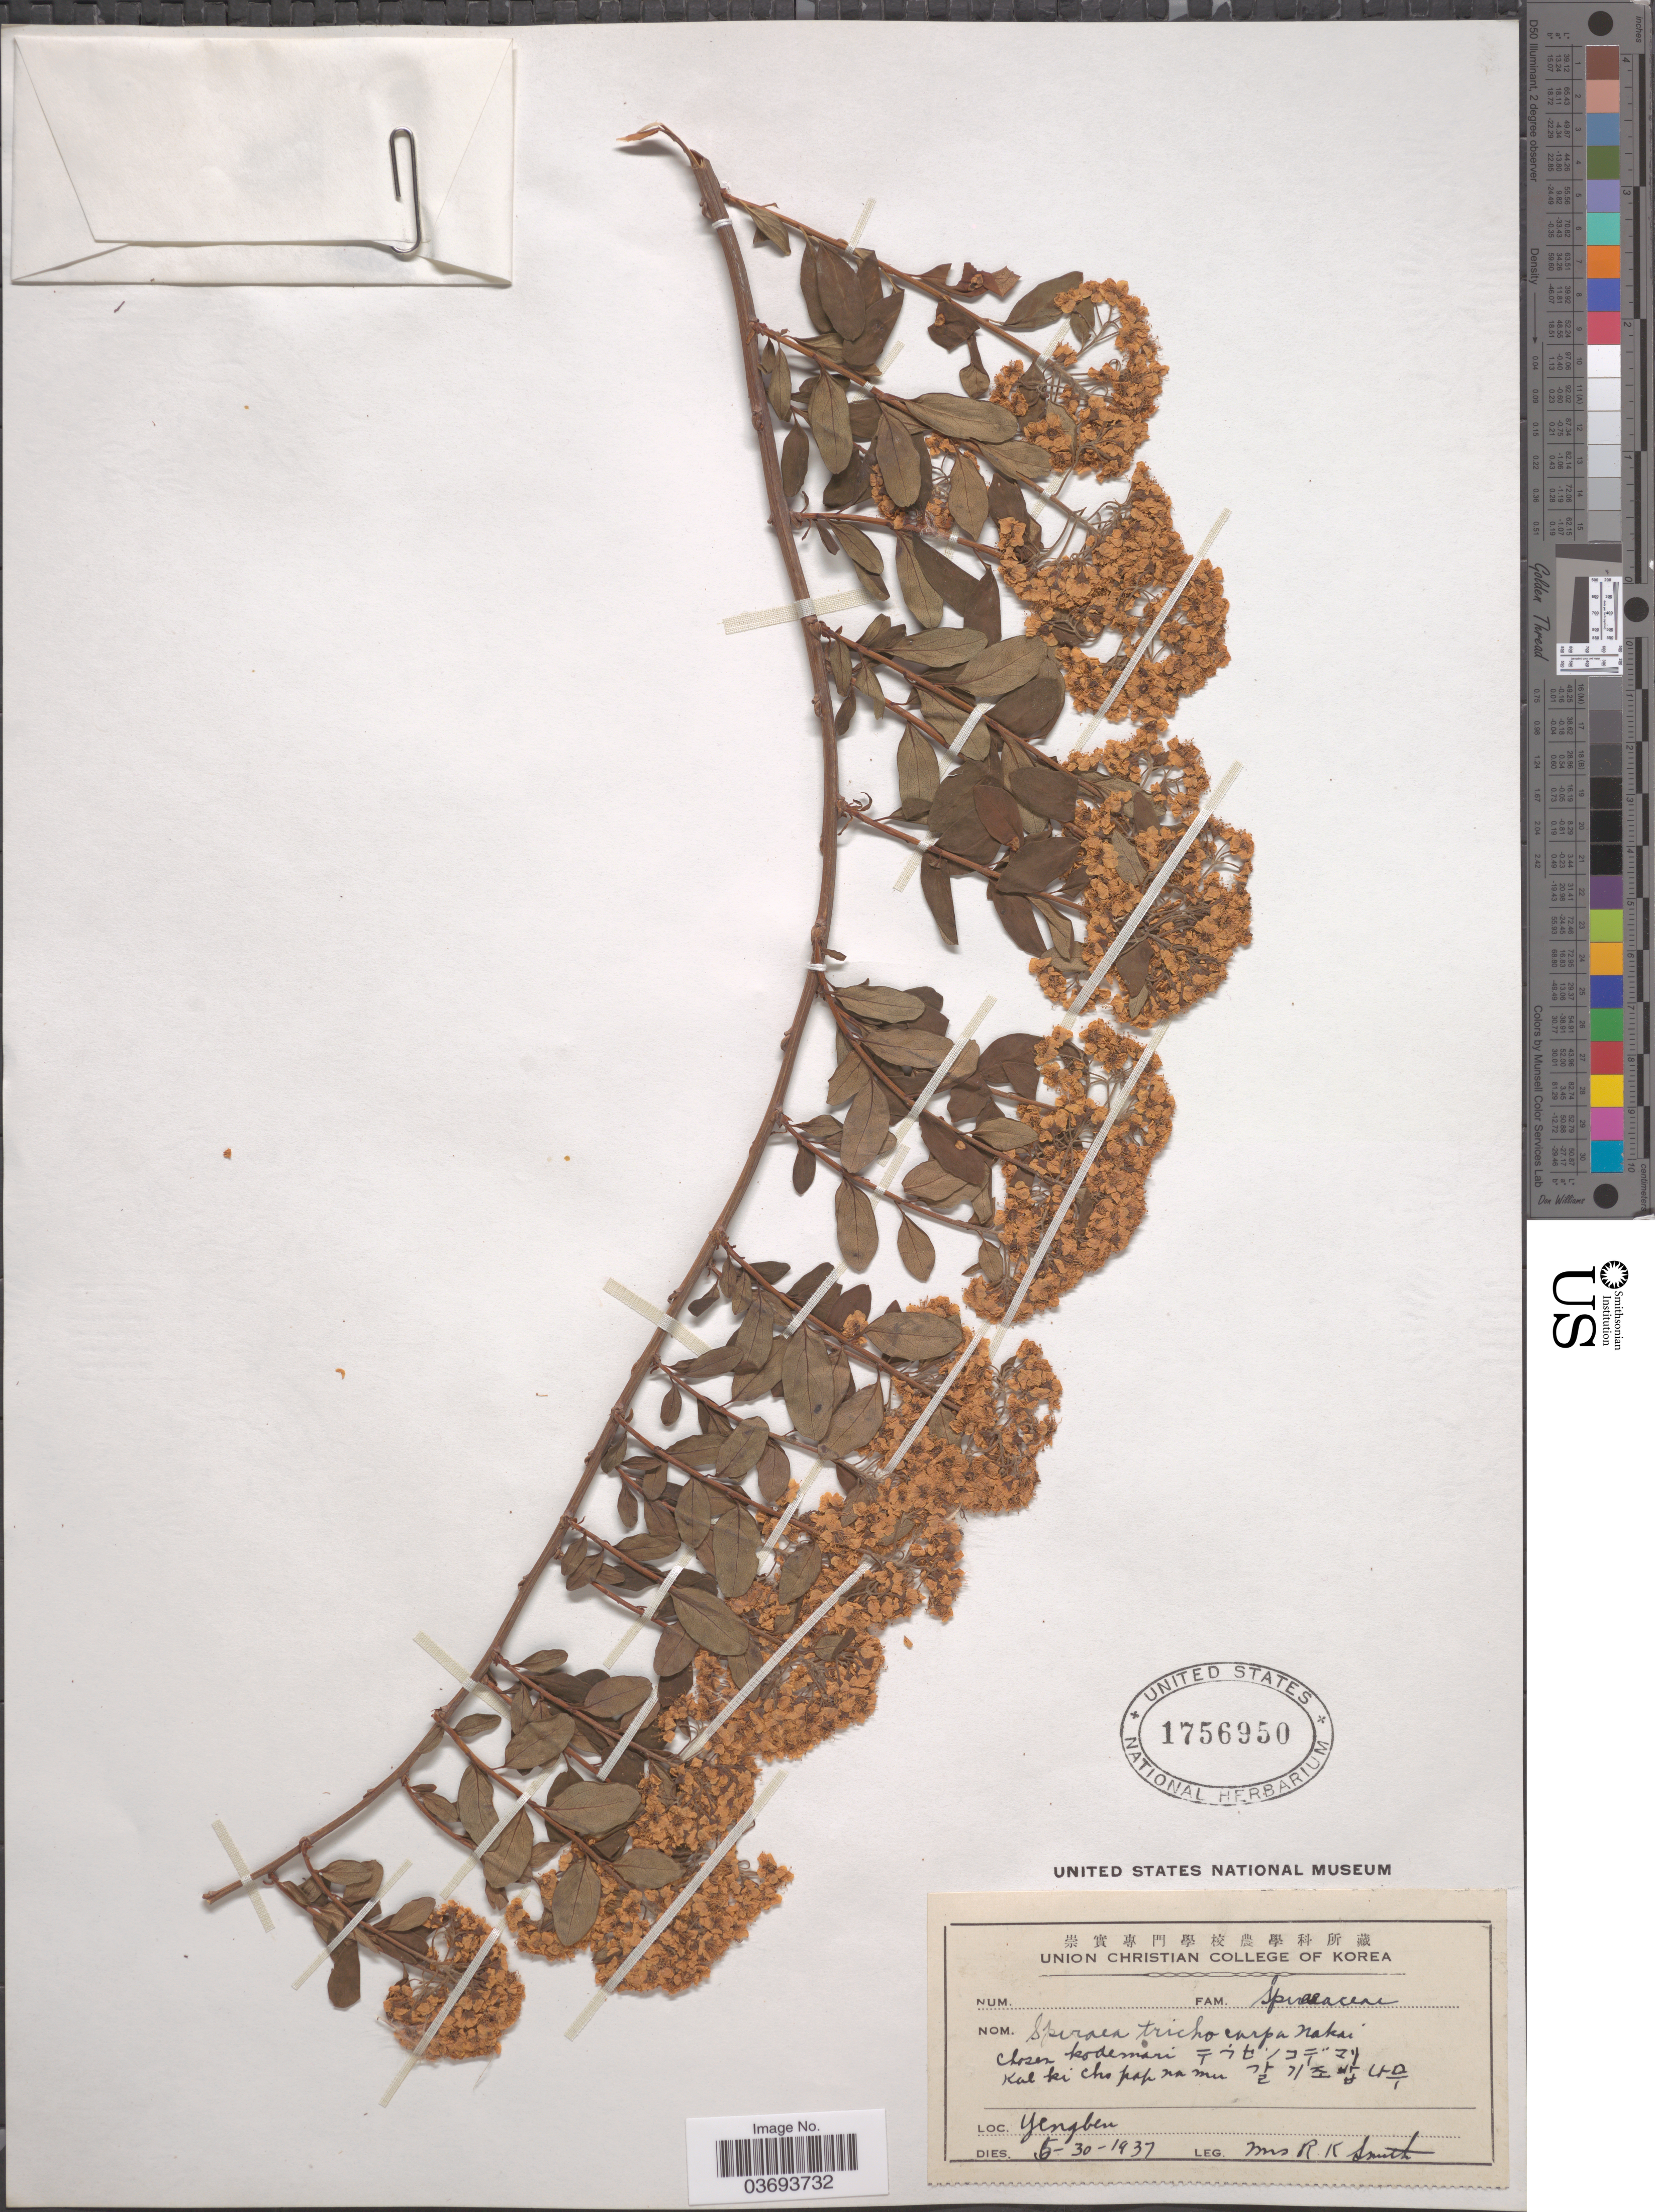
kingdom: Plantae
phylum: Tracheophyta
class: Magnoliopsida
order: Rosales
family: Rosaceae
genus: Spiraea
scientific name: Spiraea trichocarpa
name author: Nakai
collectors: Mrs. R. K. Smith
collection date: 1937-05-30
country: North Korea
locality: Yengben.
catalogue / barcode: US 1756950